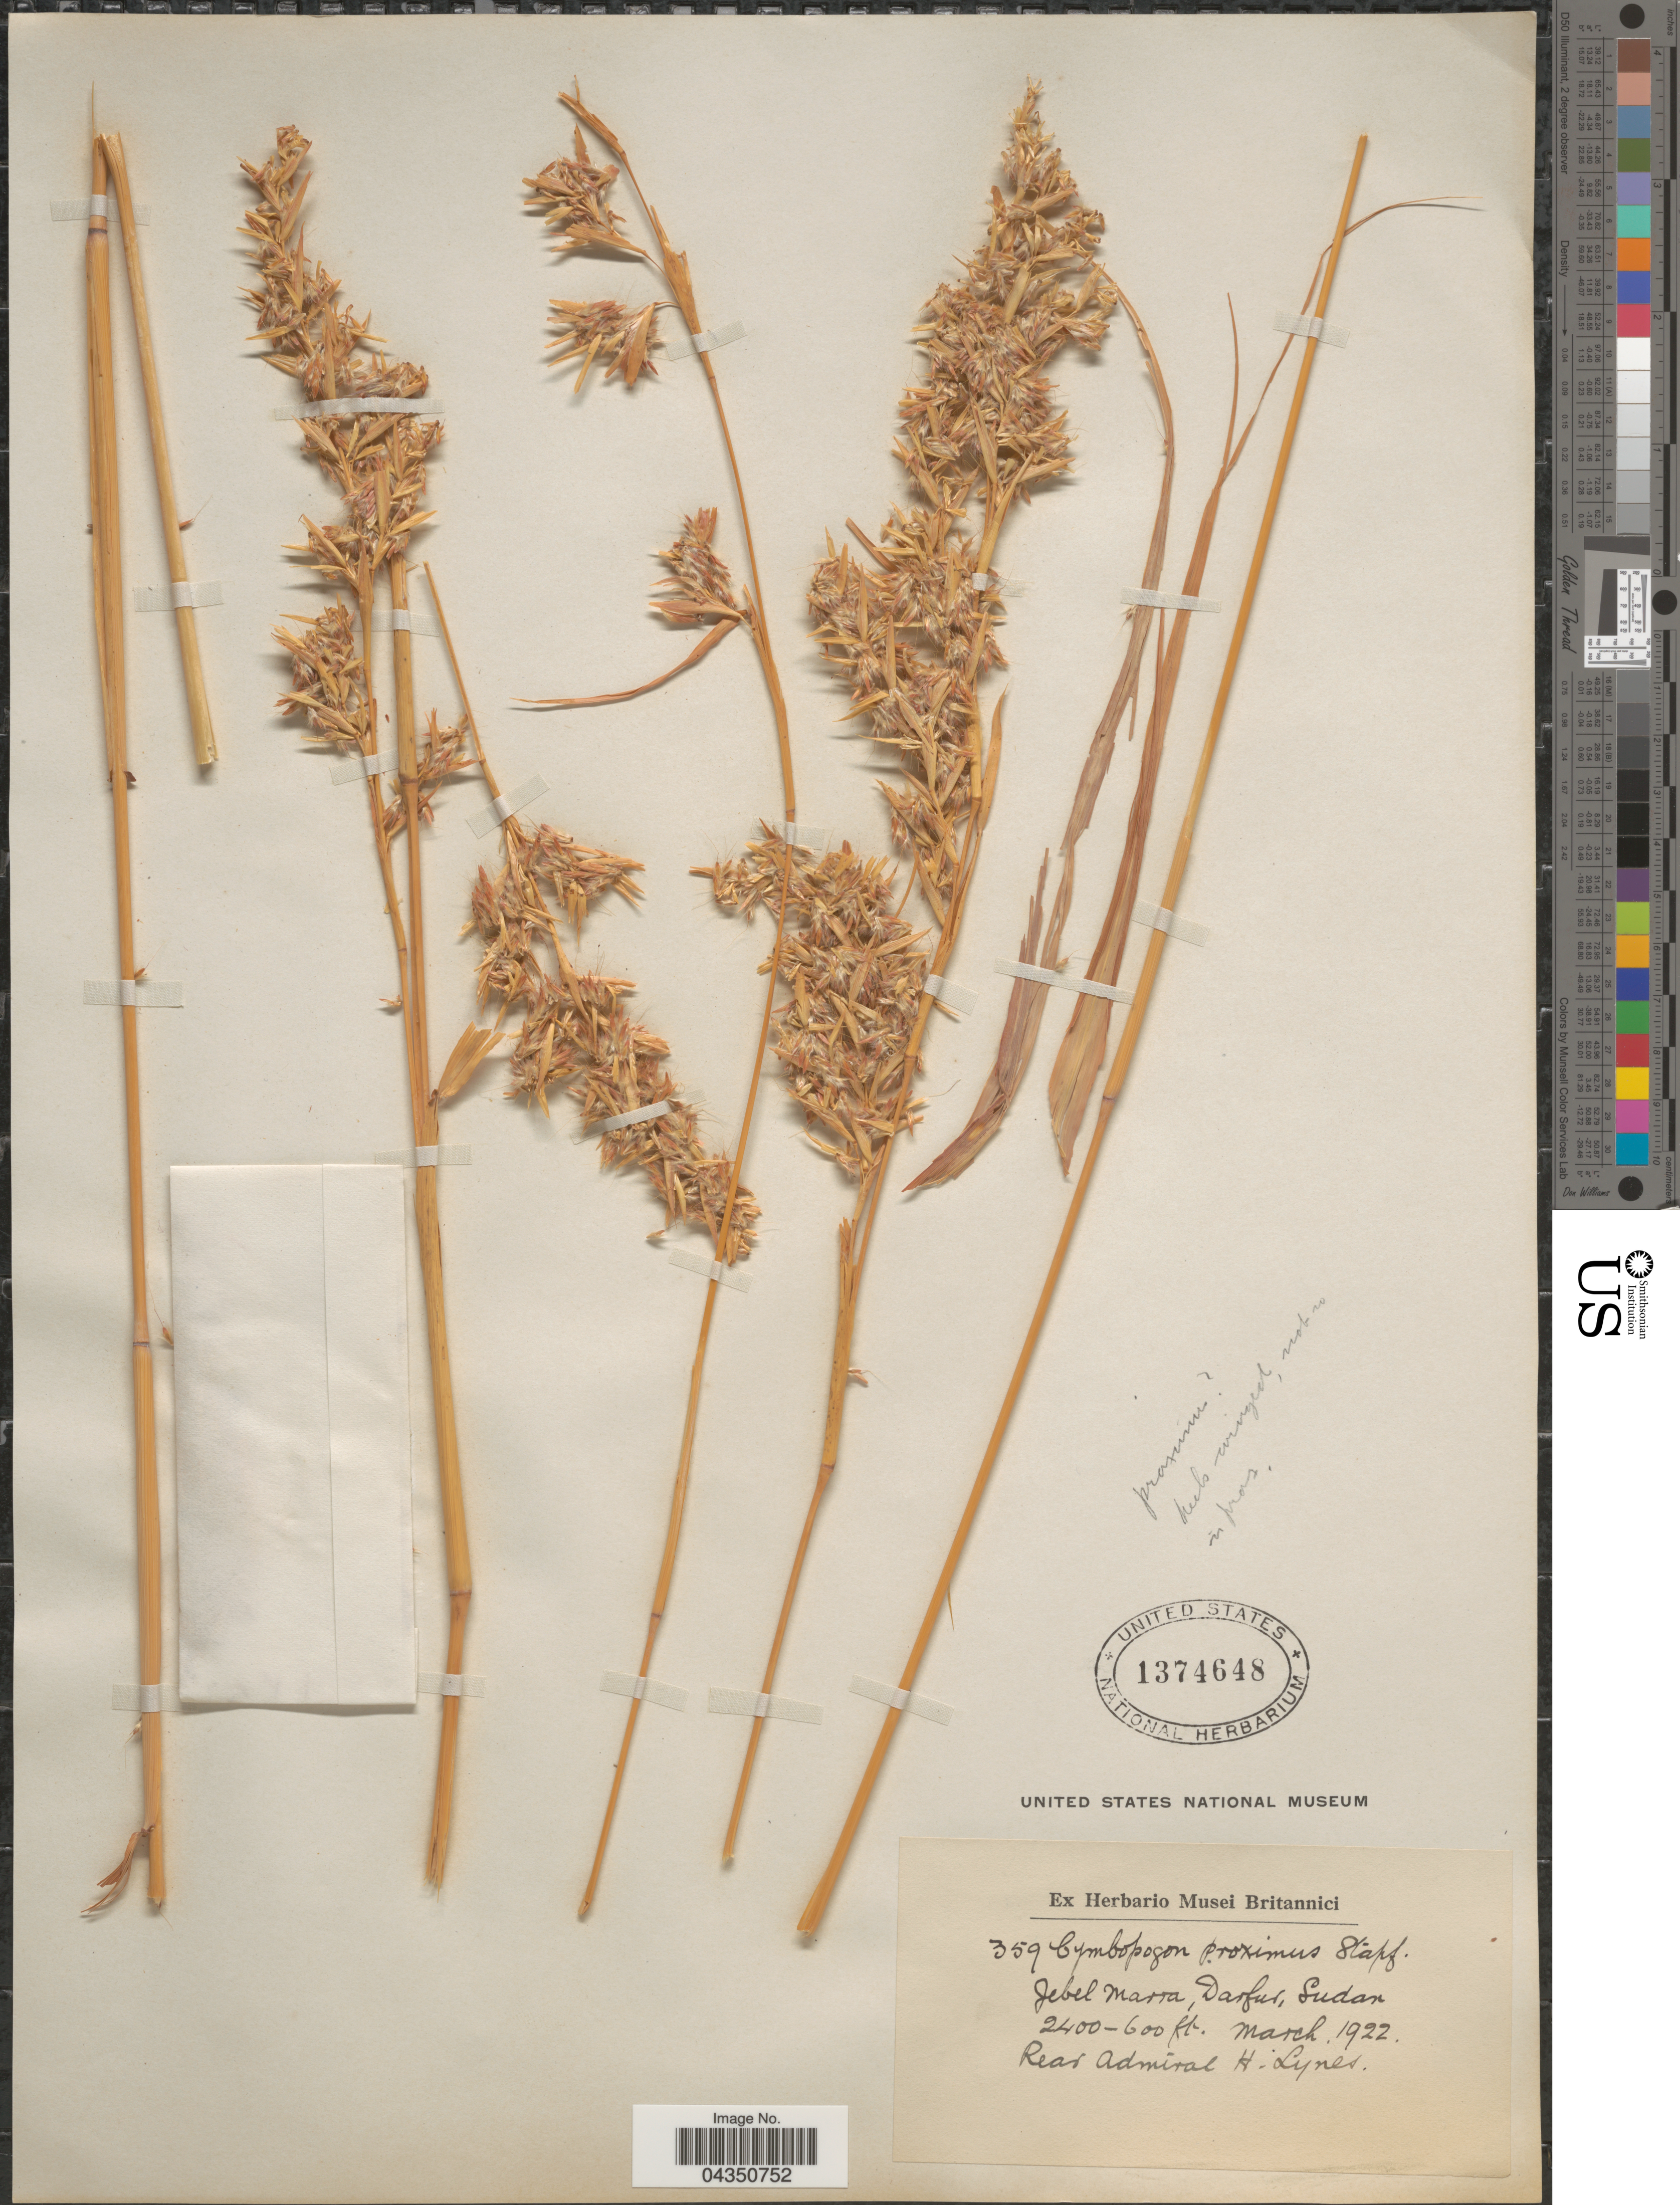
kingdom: Plantae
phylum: Tracheophyta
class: Liliopsida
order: Poales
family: Poaceae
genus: Cymbopogon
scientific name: Cymbopogon schoenanthus subsp. proximus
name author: (Hochst. ex A. Rich.) Maire & Weiller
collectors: ex herb. Musei Britannici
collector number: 359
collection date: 1922-03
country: Sudan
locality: Jebel Marra, Darfur.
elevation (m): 183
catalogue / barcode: US 1374648